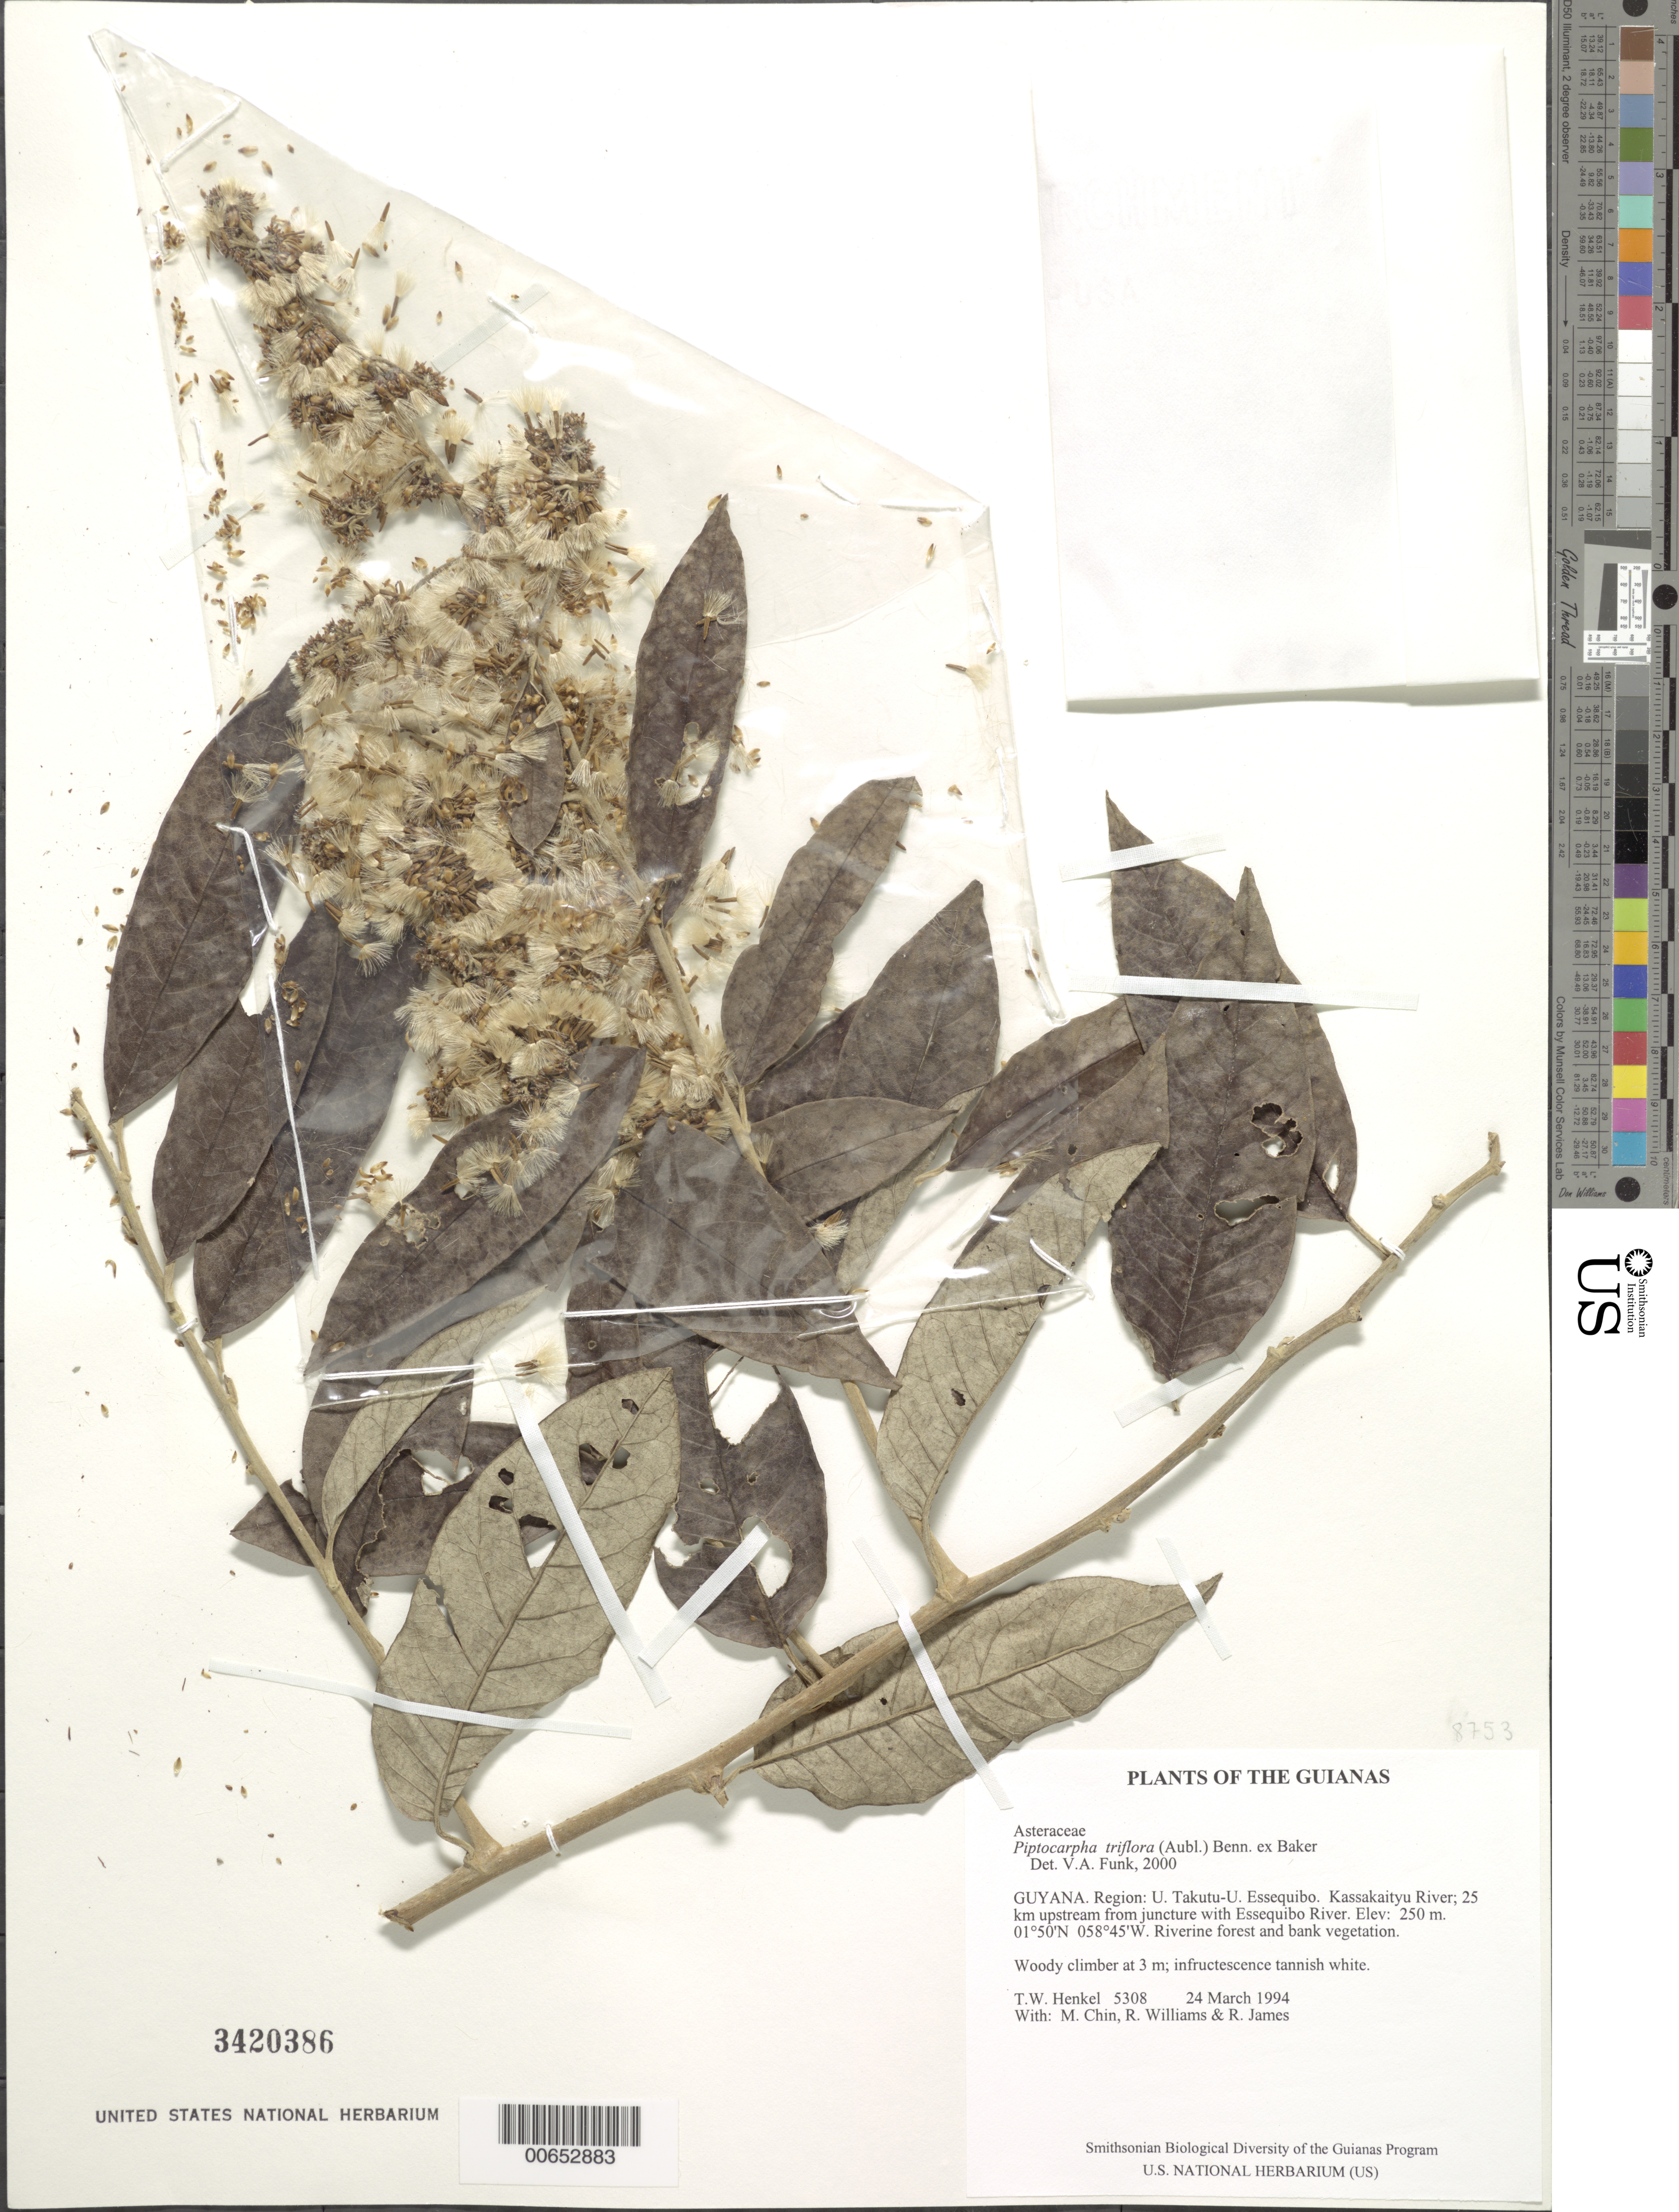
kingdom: Plantae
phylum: Tracheophyta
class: Magnoliopsida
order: Asterales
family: Asteraceae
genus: Piptocarpha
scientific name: Piptocarpha triflora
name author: (Aubl.) Benn. ex Baker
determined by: Funk, Vicki A., (BOT), Smithsonian Institution - National Museum of Natural History (UNITED STATES)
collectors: T. Henkel, M. Chin, R. Williams & R. James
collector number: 5308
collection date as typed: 24 March 1994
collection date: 1994-03-24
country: Guyana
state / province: U. Takutu-U. Essequibo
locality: Kassakaityu River; 25 km upstream from juncture with Essequibo River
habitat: Riverine forest and bank vegetation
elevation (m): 250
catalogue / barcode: US 3420386